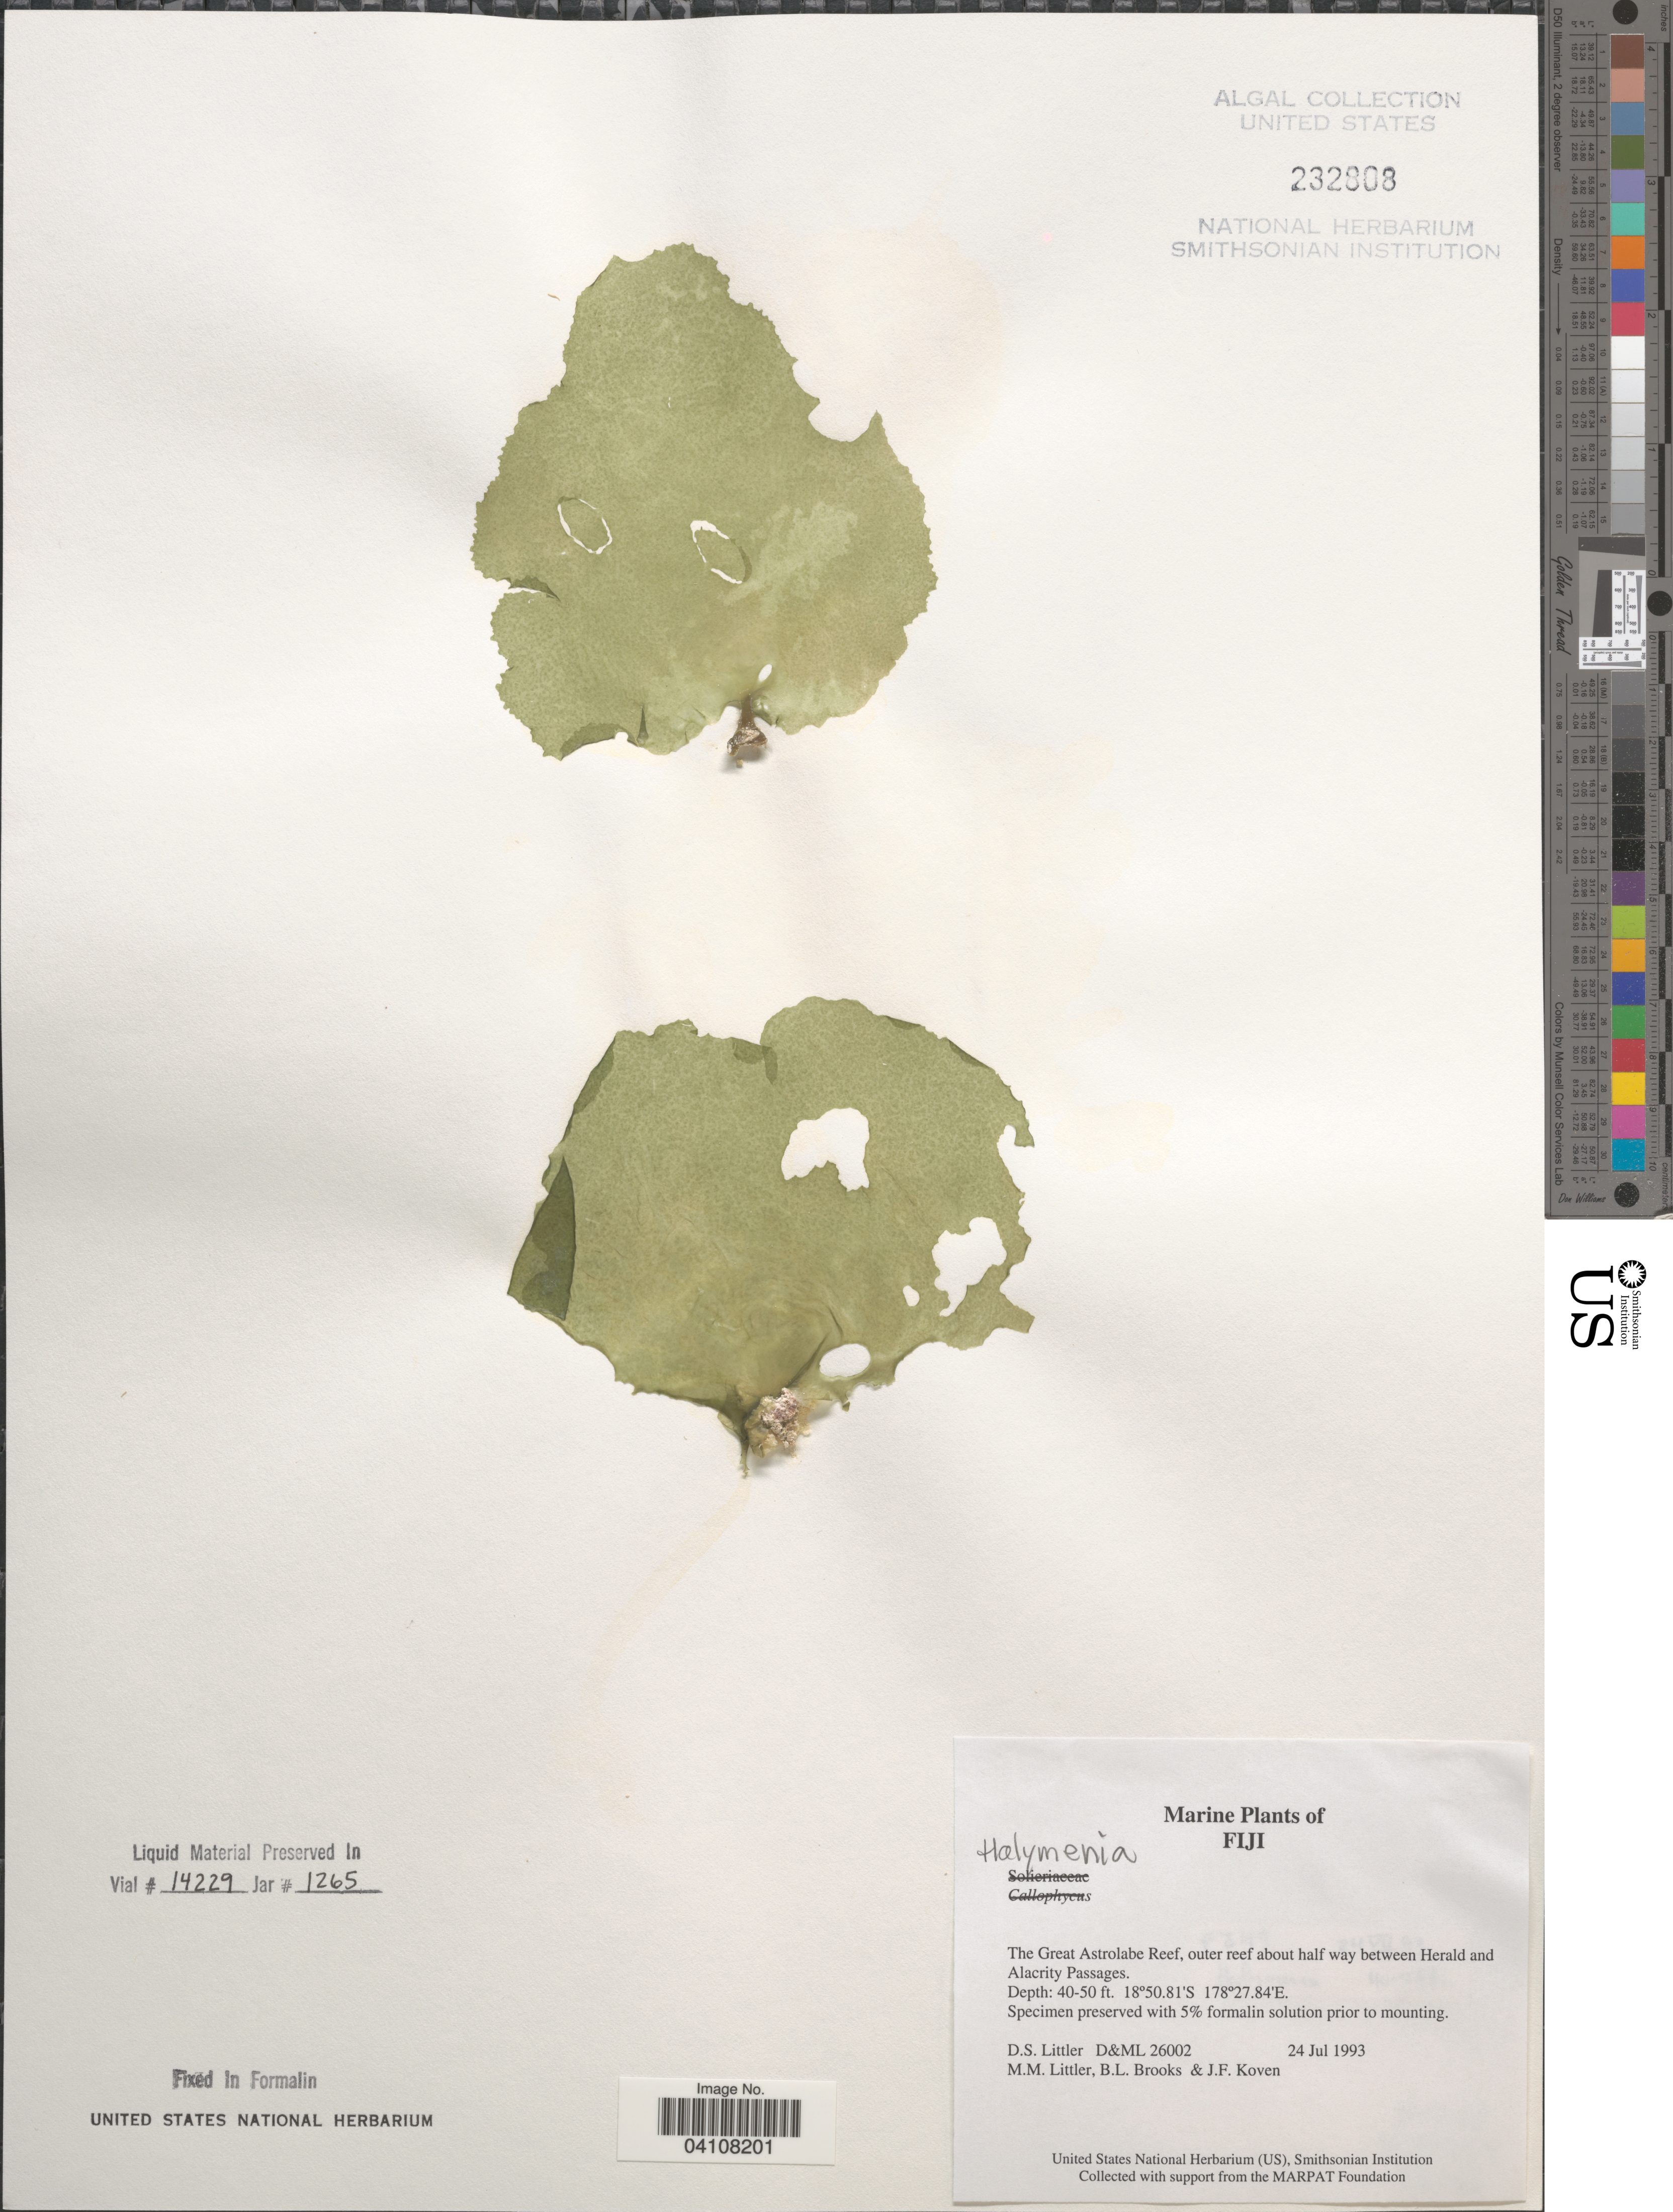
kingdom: Plantae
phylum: Rhodophyta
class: Florideophyceae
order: Halymeniales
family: Halymeniaceae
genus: Halymenia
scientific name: Halymenia sp.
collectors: D. S. Littler, B. Brooks & J. Koven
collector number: D&ML26002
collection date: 1993-07-24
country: Fiji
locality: The Great Astrolabe Reef, outer reef about half way between Herald and Alacrity Passages.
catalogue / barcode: US 232808